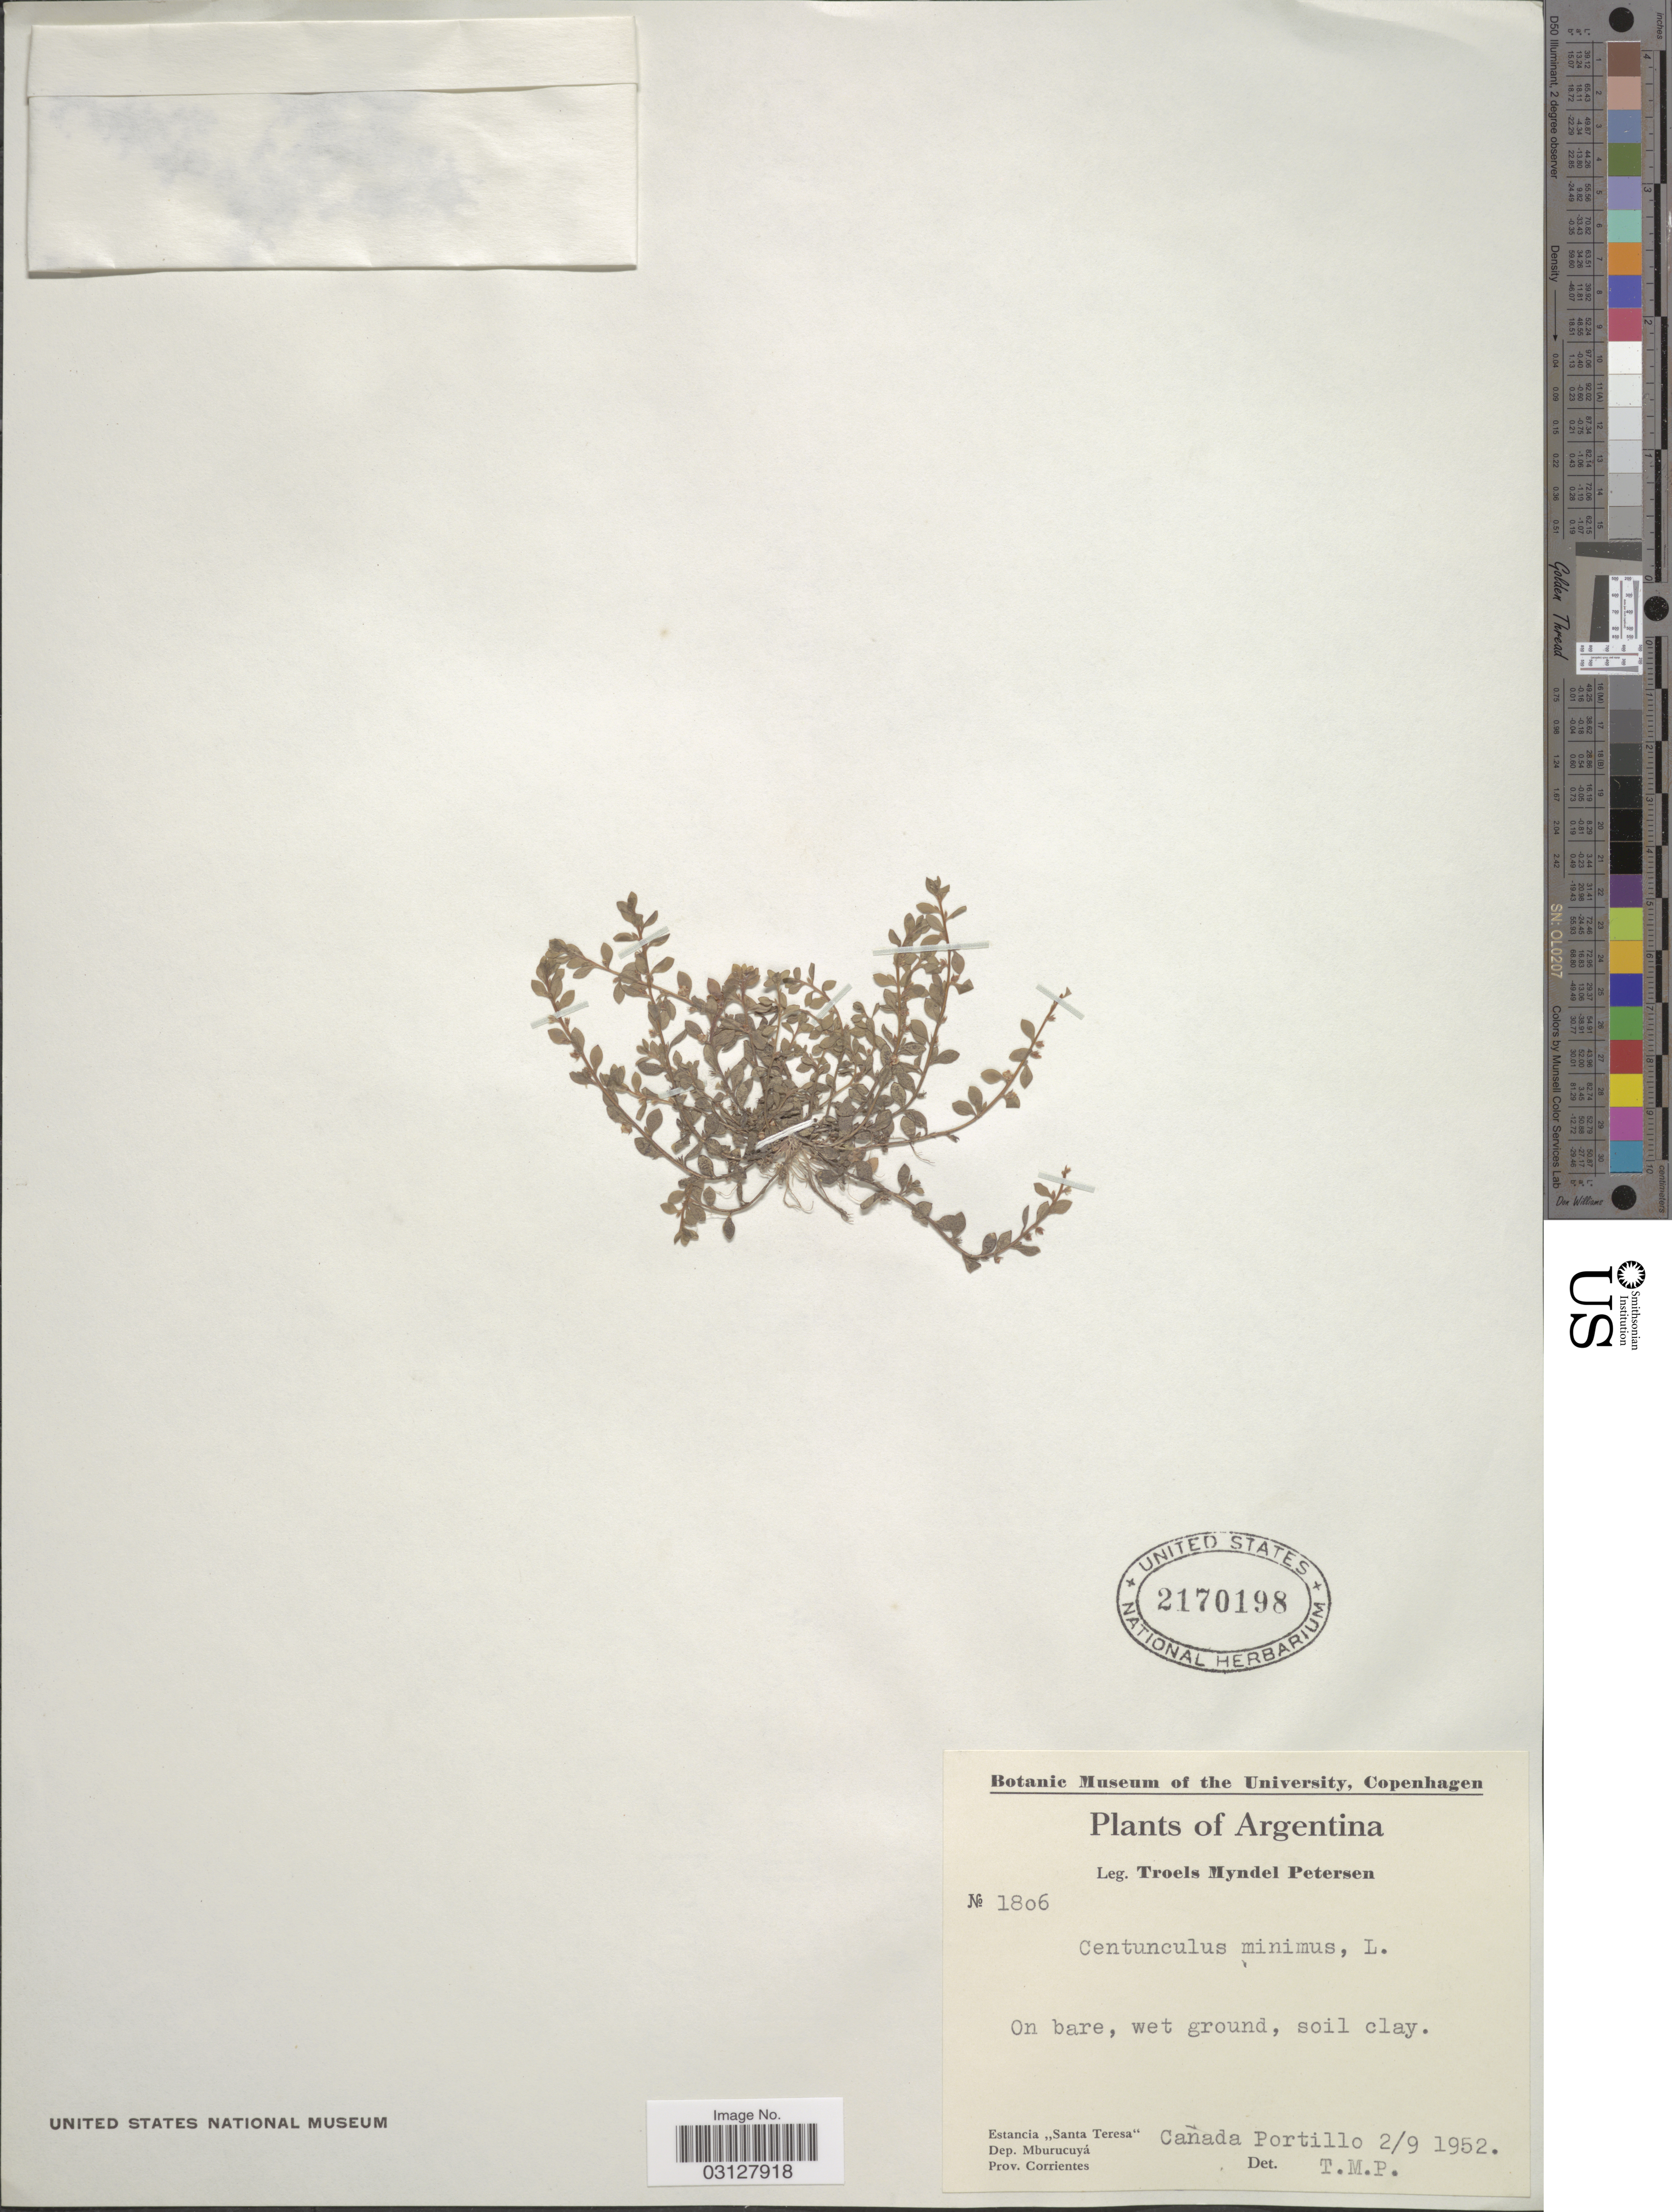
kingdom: Plantae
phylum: Tracheophyta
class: Magnoliopsida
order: Ericales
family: Primulaceae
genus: Centunculus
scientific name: Centunculus minimus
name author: L.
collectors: T. M. Petersen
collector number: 1806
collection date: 1952-09-02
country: Argentina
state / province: Corrientes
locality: Estancia "Santa Teresa", Cañada Portillo, Dep. Mburucuyá.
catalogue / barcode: US 2170198